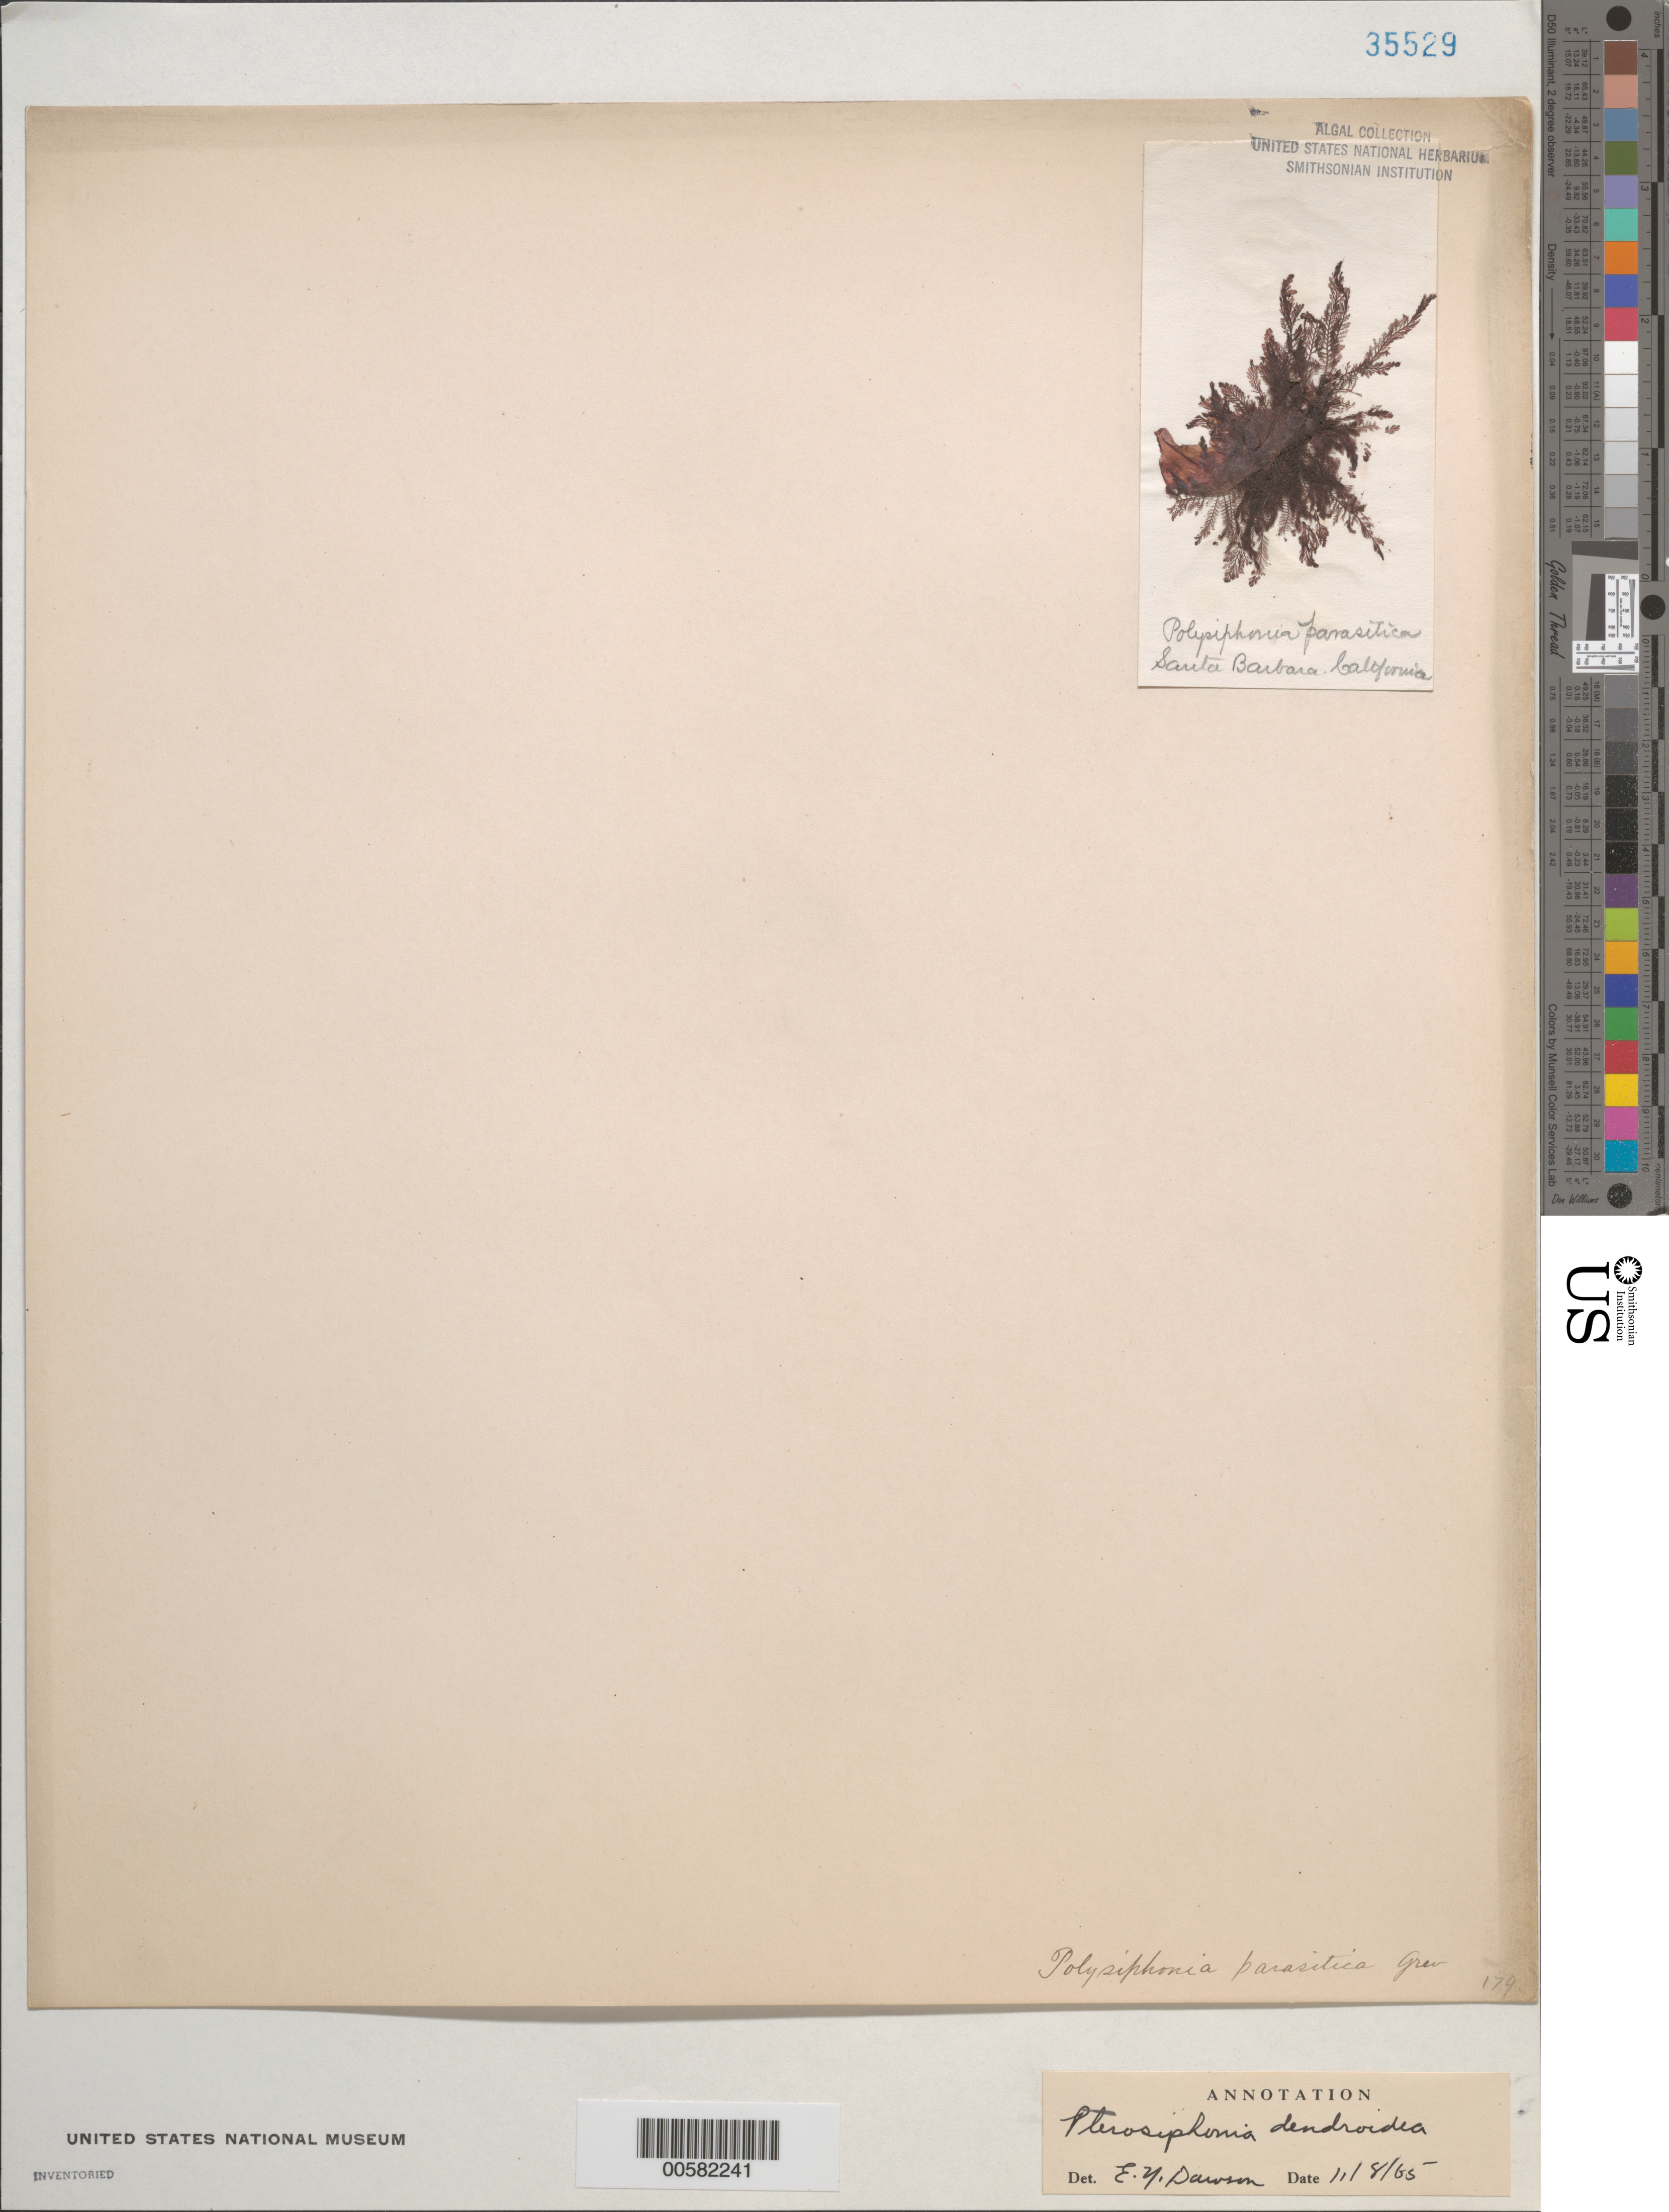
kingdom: Plantae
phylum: Rhodophyta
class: Florideophyceae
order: Ceramiales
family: Rhodomelaceae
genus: Symphyocladiella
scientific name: Symphyocladiella dendroidea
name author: (Montagne) Bustamante et al.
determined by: Algae name updating Project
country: United States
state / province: California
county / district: Santa Barbara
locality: Santa Barbara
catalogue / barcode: US 35529